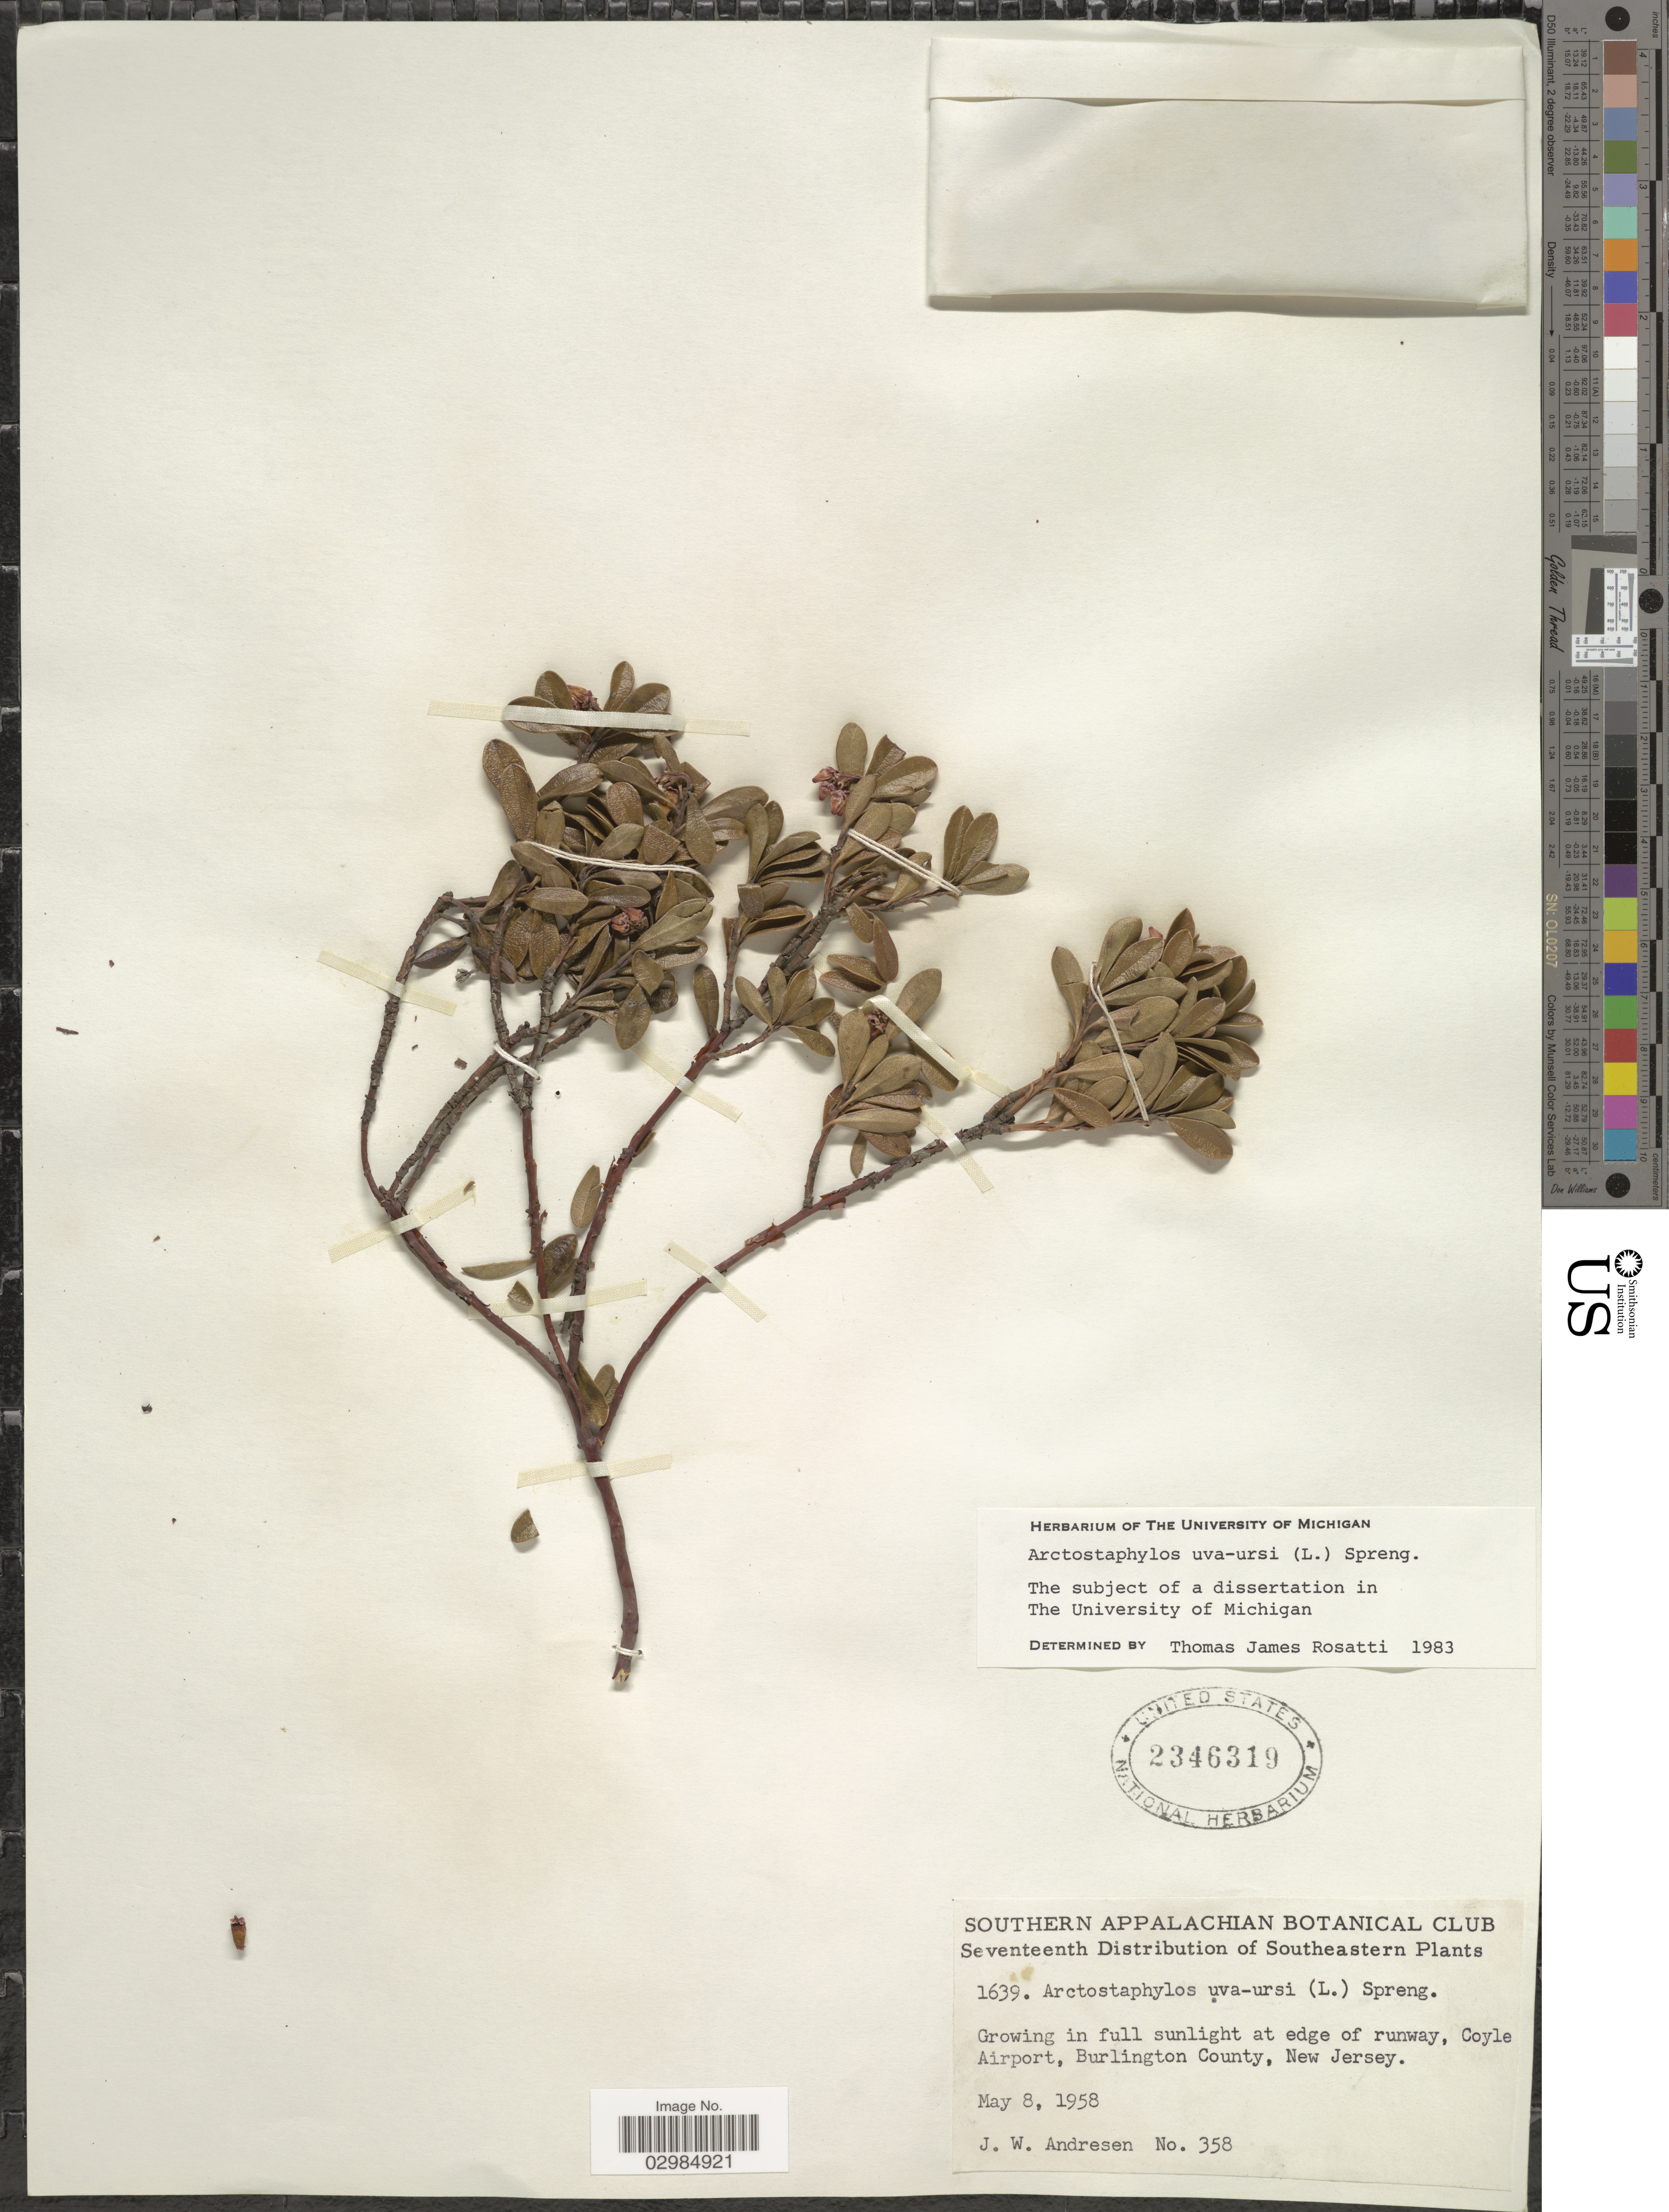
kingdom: Plantae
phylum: Tracheophyta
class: Magnoliopsida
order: Ericales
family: Ericaceae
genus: Arctostaphylos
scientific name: Arctostaphylos uva-ursi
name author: (L.) Spreng.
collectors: J. Andrésen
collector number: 358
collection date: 1958-05-08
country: United States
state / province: New Jersey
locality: Growing in full sunlight at edge of runway, Coyle Airport, Burlington County.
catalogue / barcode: US 2346319